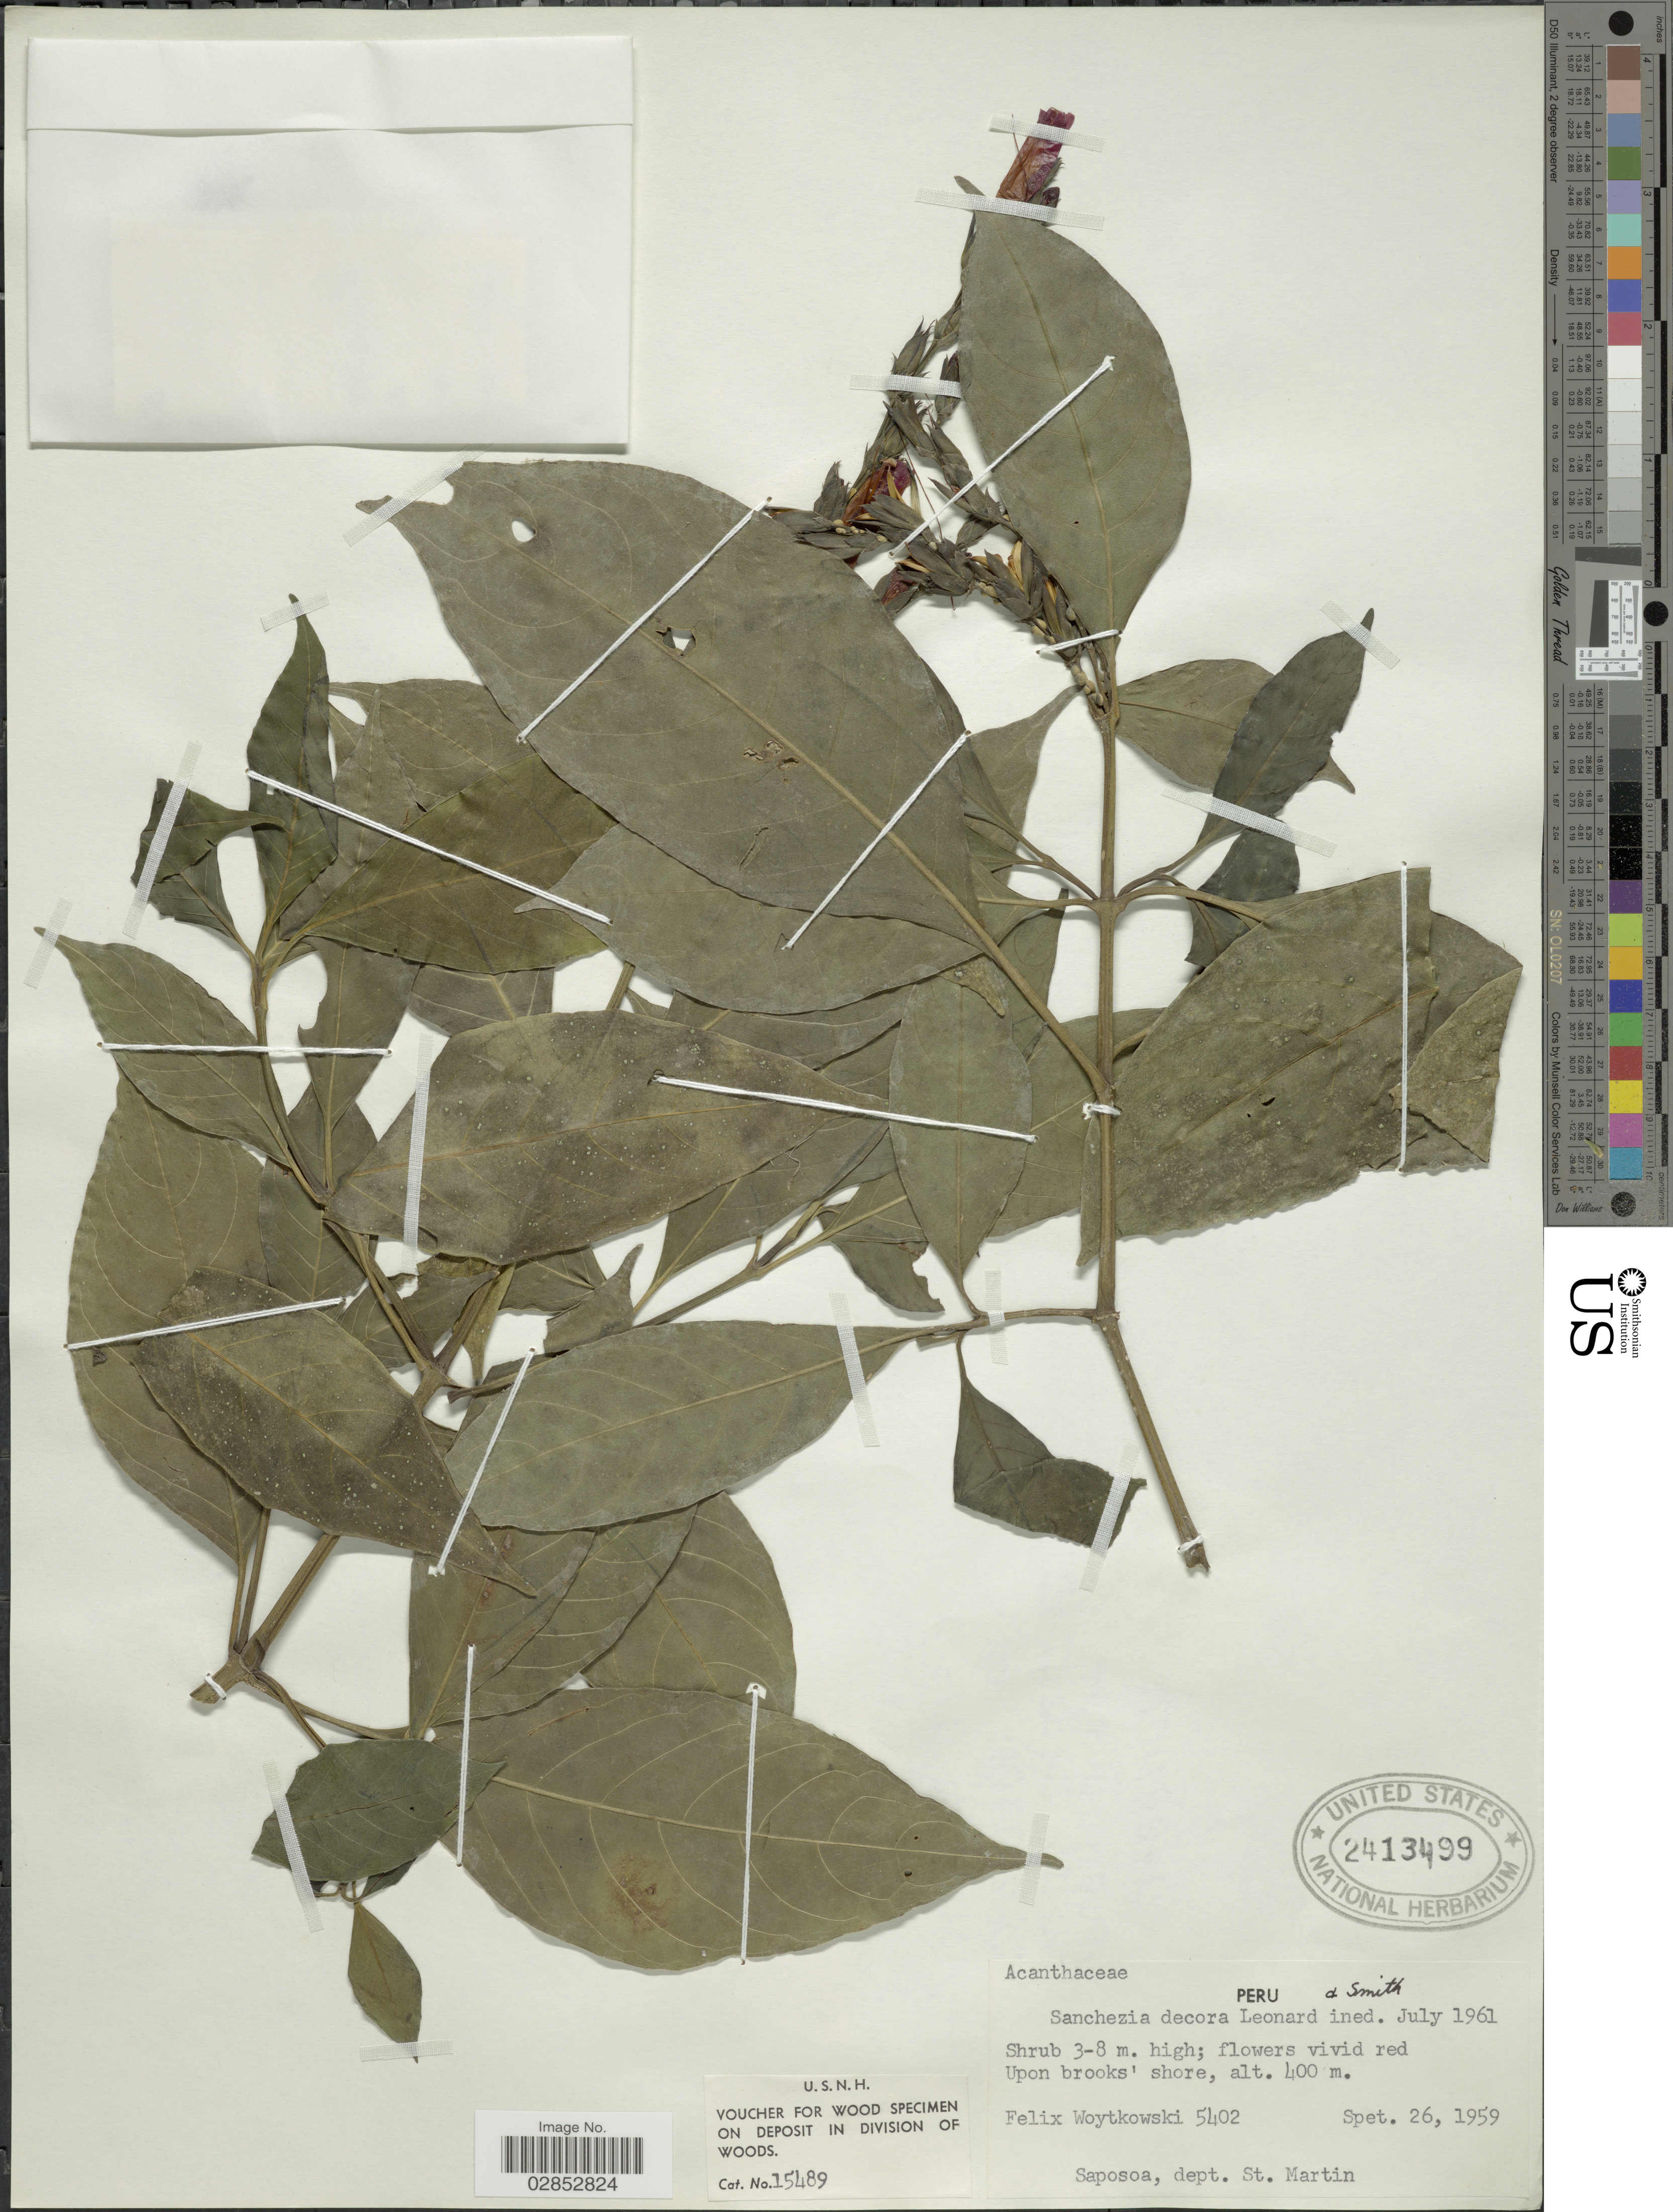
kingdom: Plantae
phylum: Tracheophyta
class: Magnoliopsida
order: Lamiales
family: Acanthaceae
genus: Sanchezia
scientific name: Sanchezia scandens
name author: (Lindau) Leonard & L.B. Sm.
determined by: Azevedo, Igor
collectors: F. Woytkowski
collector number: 5402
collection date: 1959-09-26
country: Peru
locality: Saposoa, dept. St. Martin.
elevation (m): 400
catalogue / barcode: US 2413499